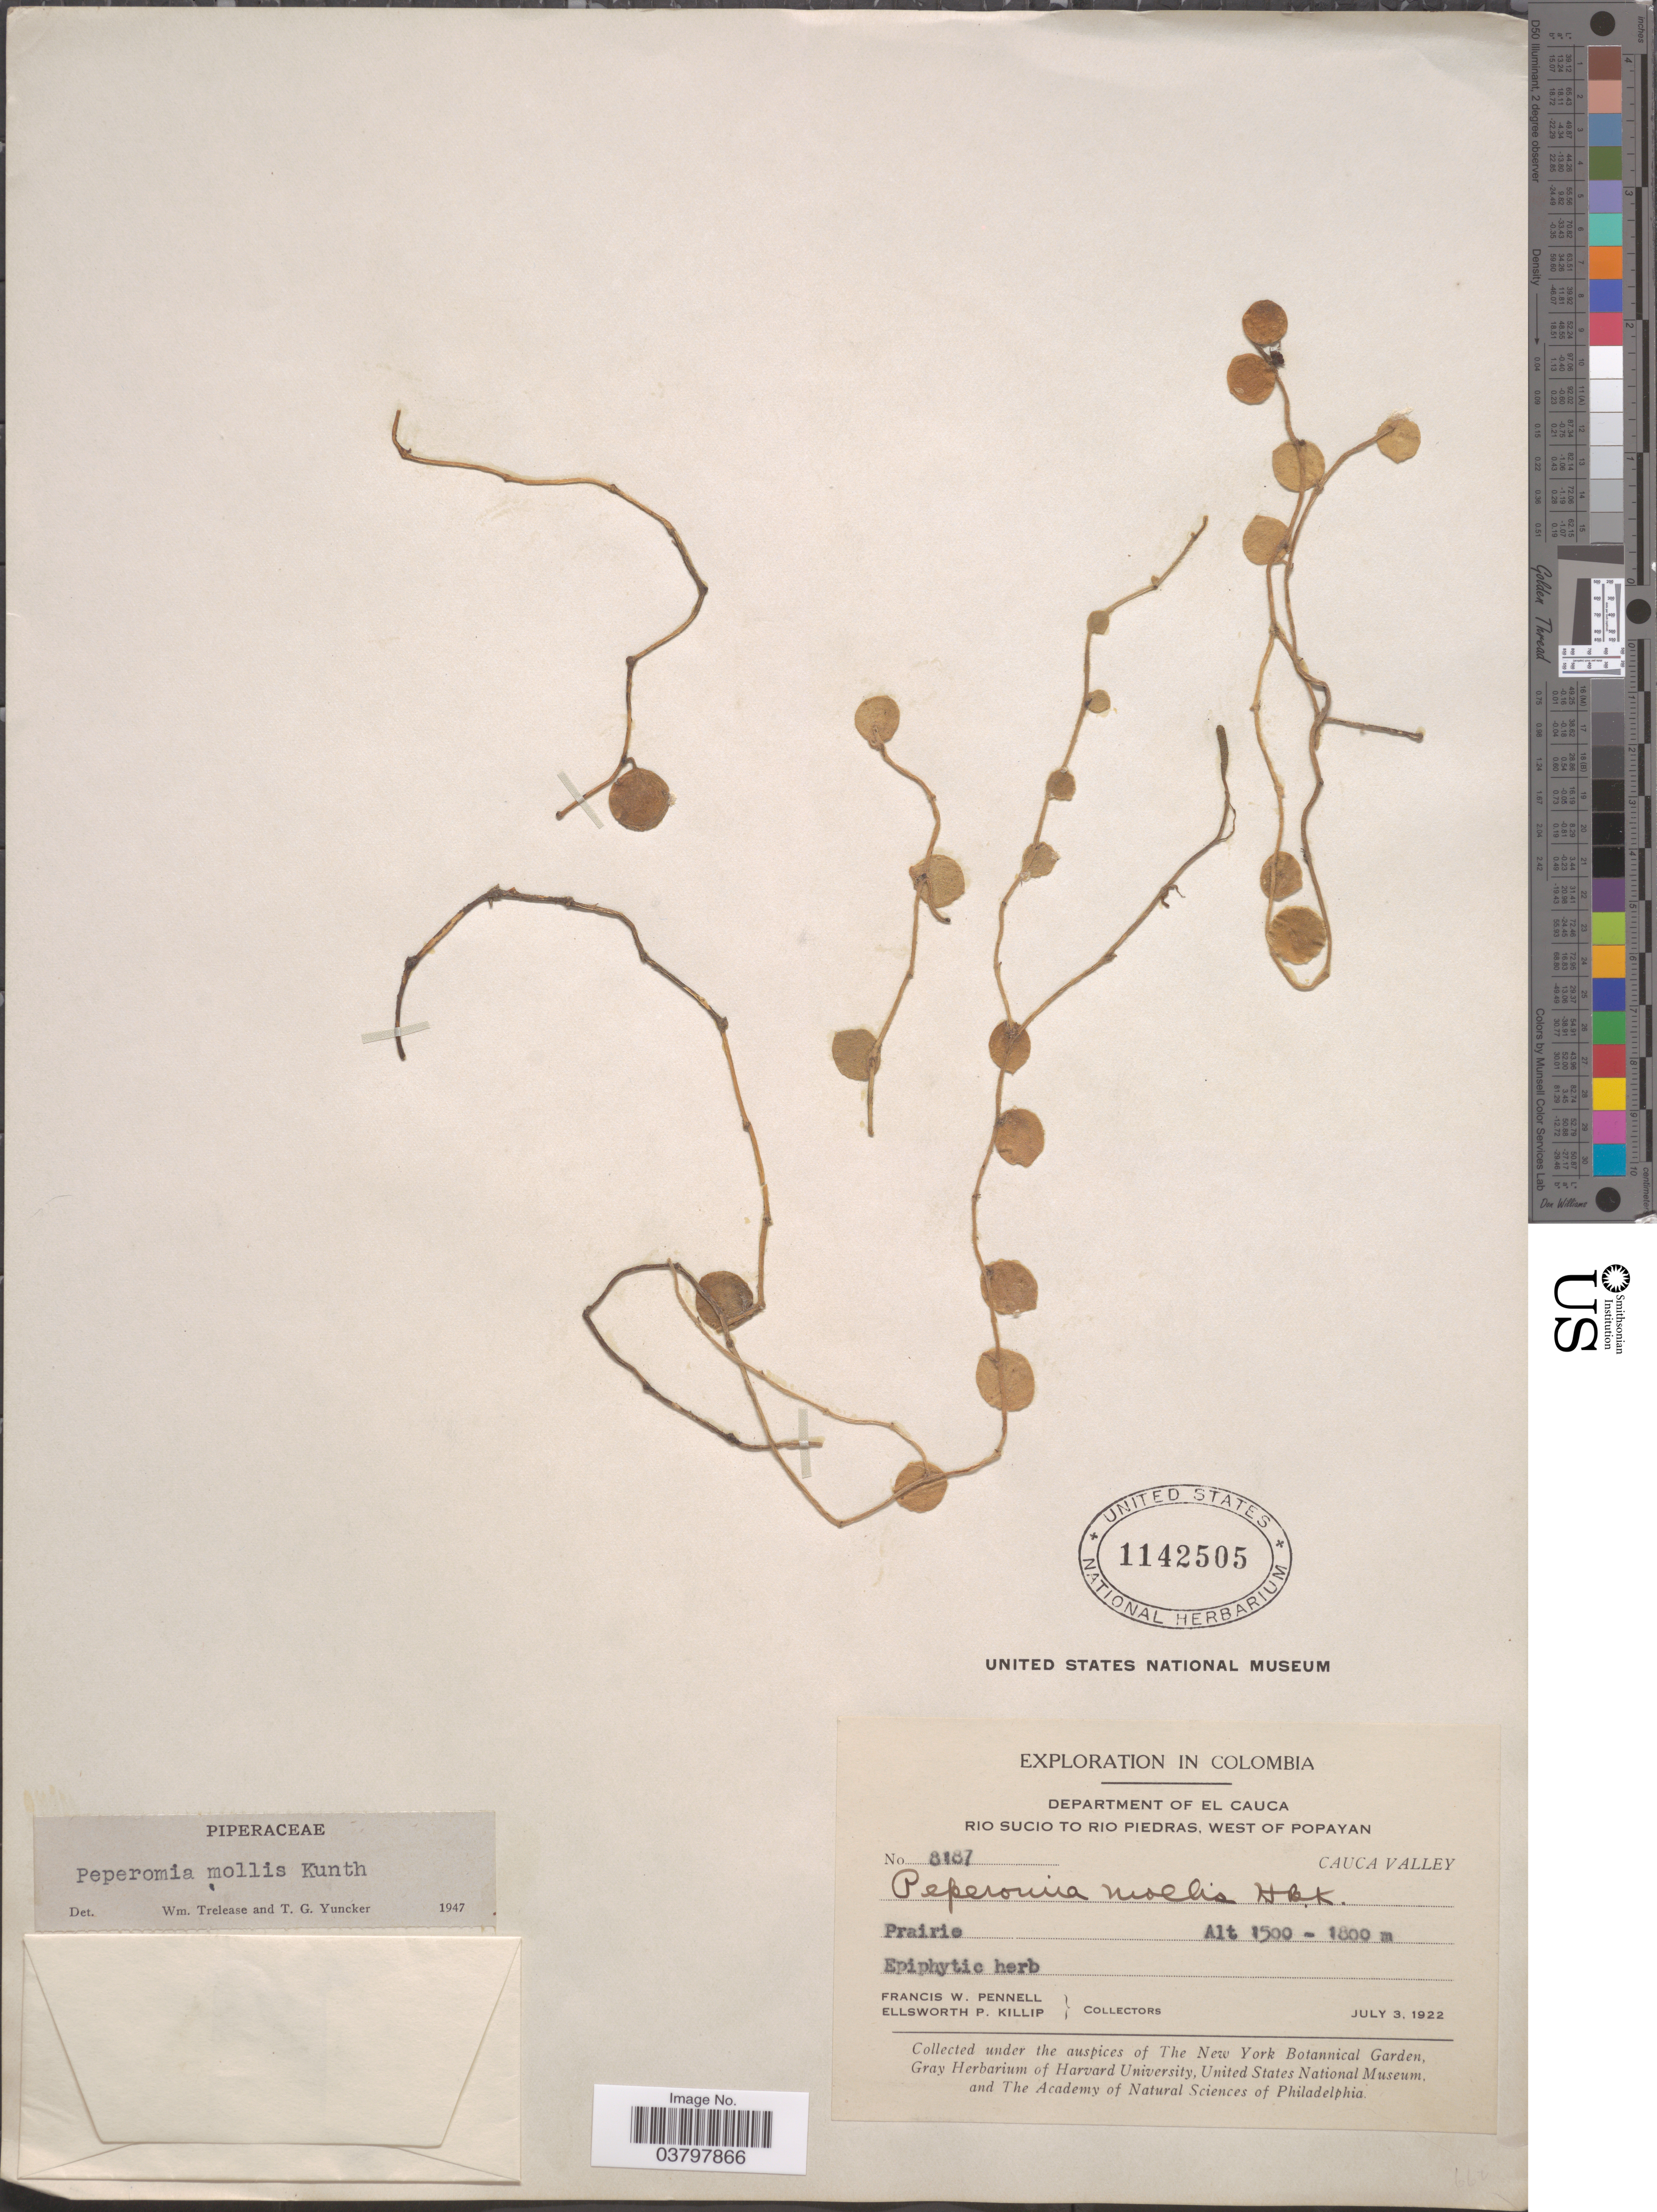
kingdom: Plantae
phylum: Tracheophyta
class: Magnoliopsida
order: Piperales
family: Piperaceae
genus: Peperomia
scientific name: Peperomia mollis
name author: Kunth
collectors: F. W. Pennell & E. P. Killip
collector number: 8187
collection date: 1922-07-03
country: Colombia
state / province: Cauca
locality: Department of El Cauca. Rio Sucio to Rio Piedras, West of Popayan. Cauca Valley.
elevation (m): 1500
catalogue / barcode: US 1142505